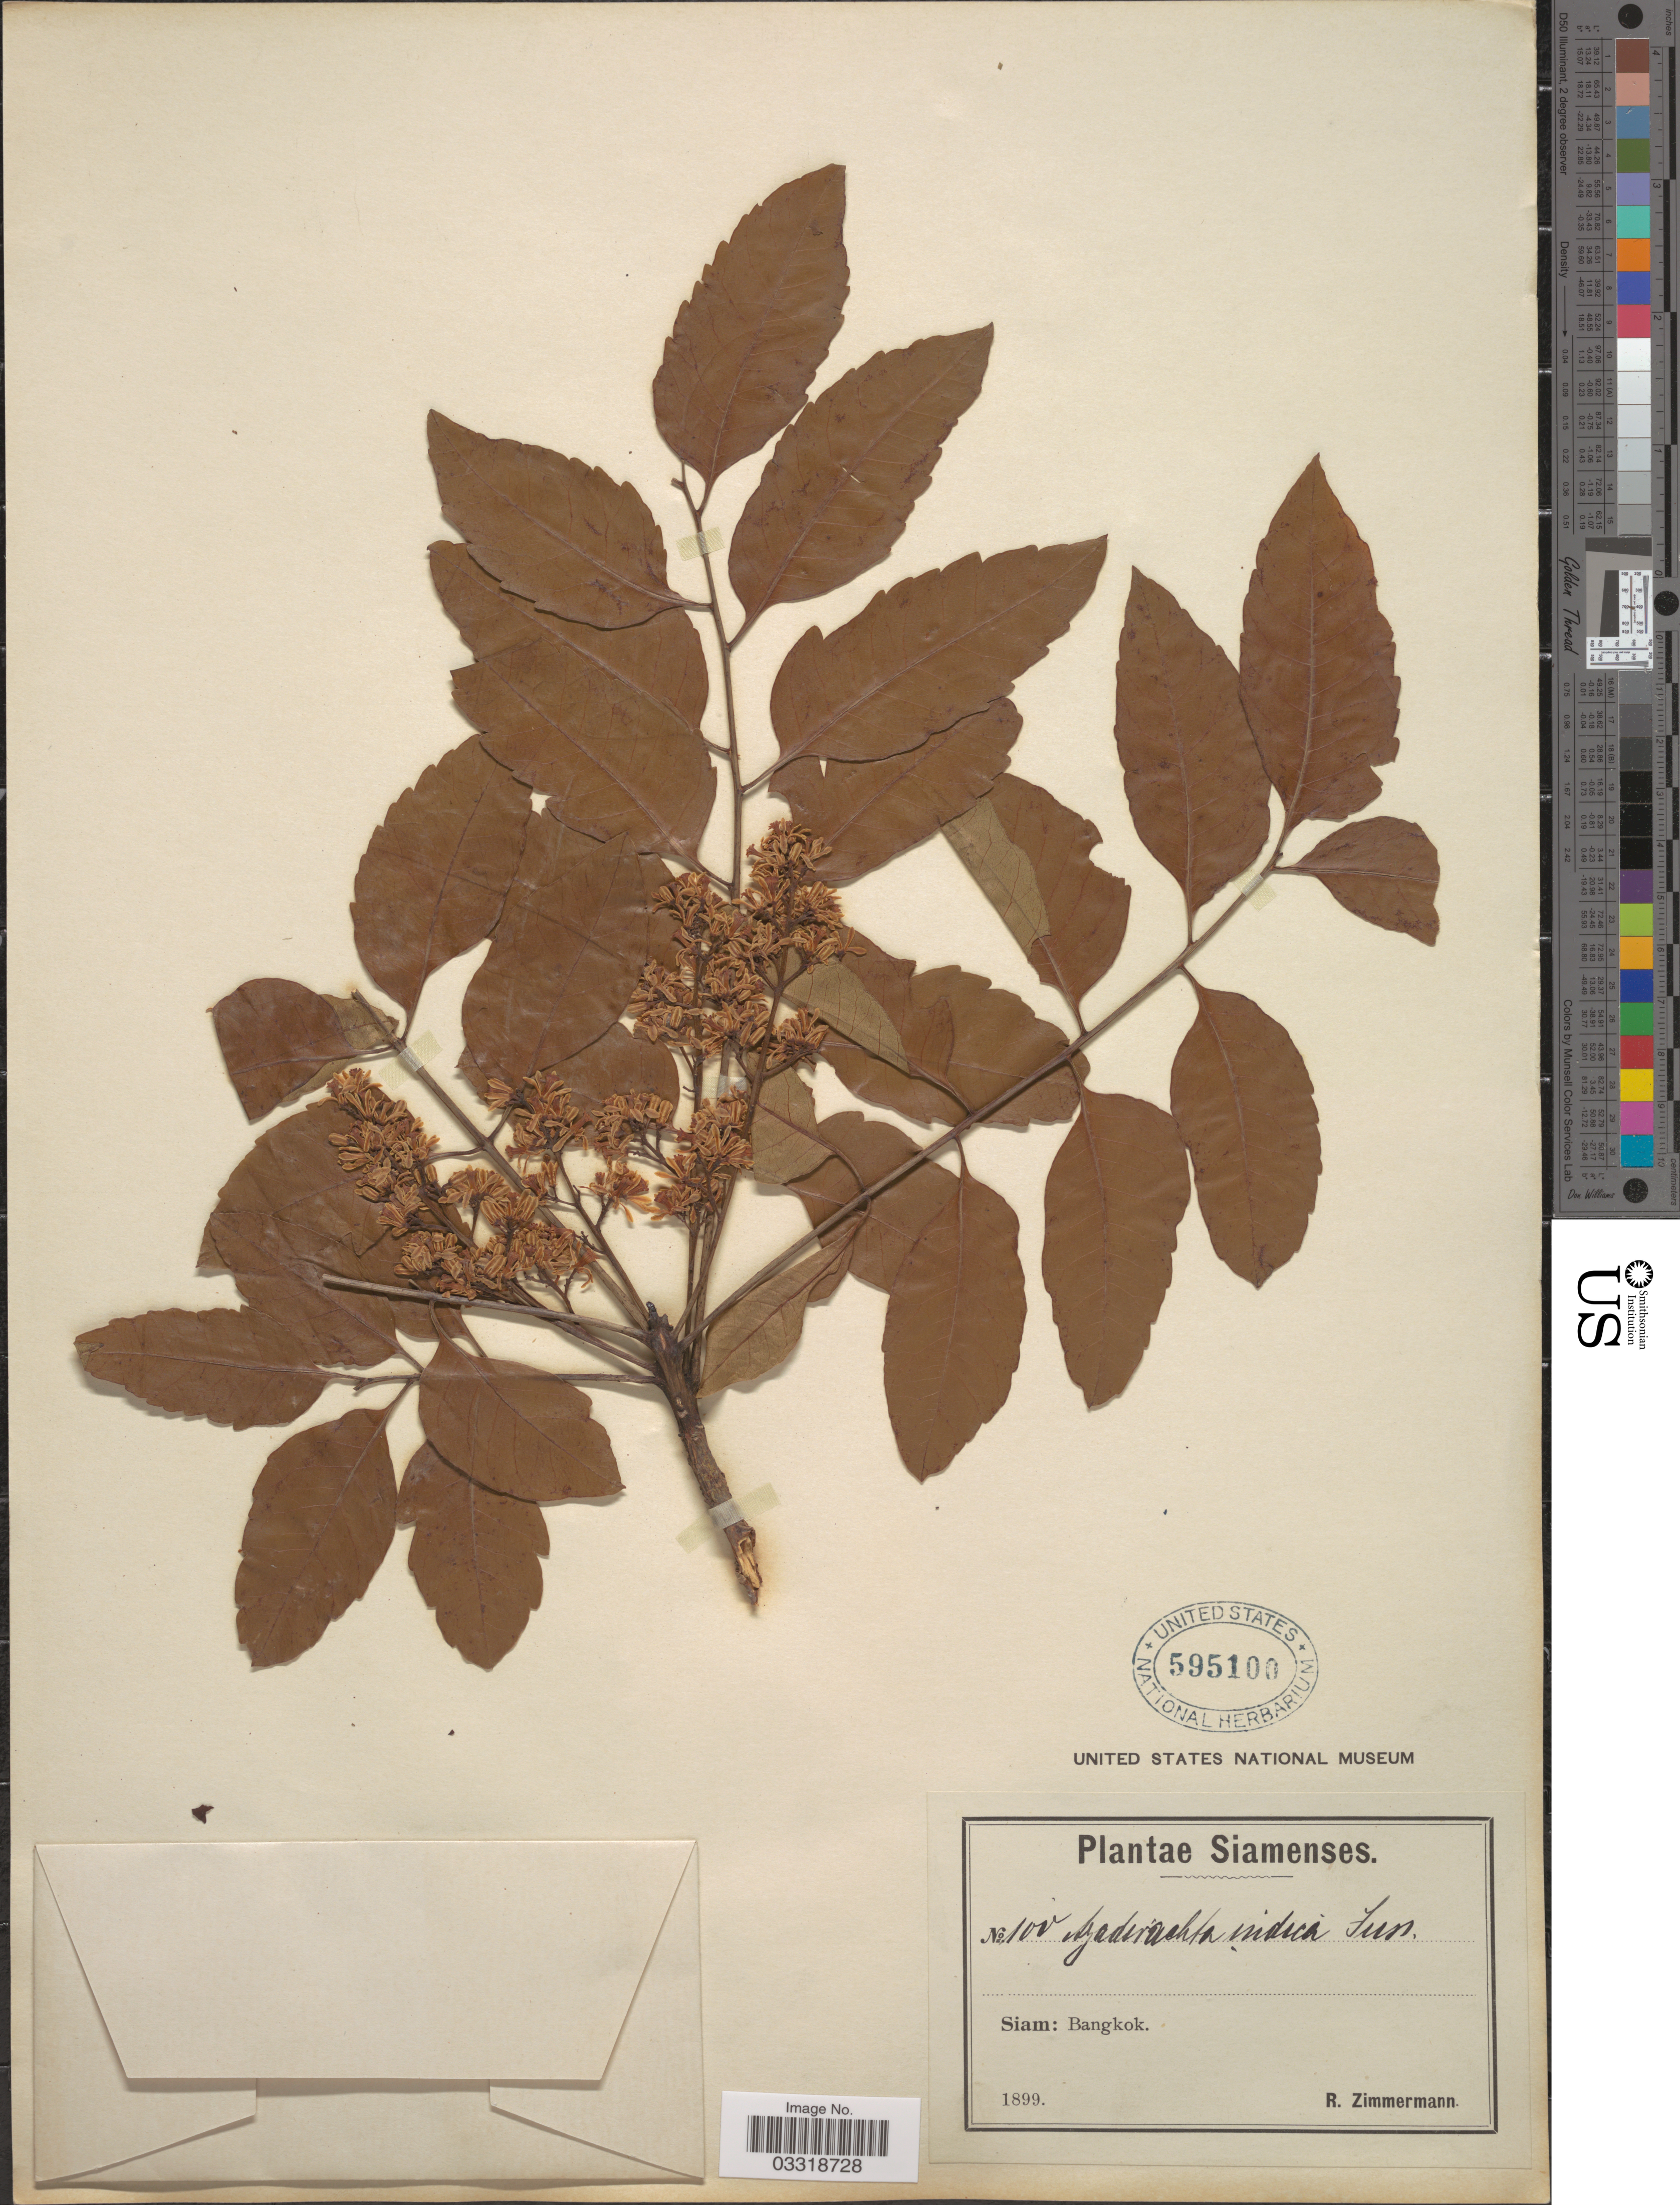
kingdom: Plantae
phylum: Tracheophyta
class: Magnoliopsida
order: Sapindales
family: Meliaceae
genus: Azadirachta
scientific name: Azadirachta indica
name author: A. Juss.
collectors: R. Zimmermann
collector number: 100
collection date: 1899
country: Thailand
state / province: Bangkok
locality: Siam.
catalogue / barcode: US 595100